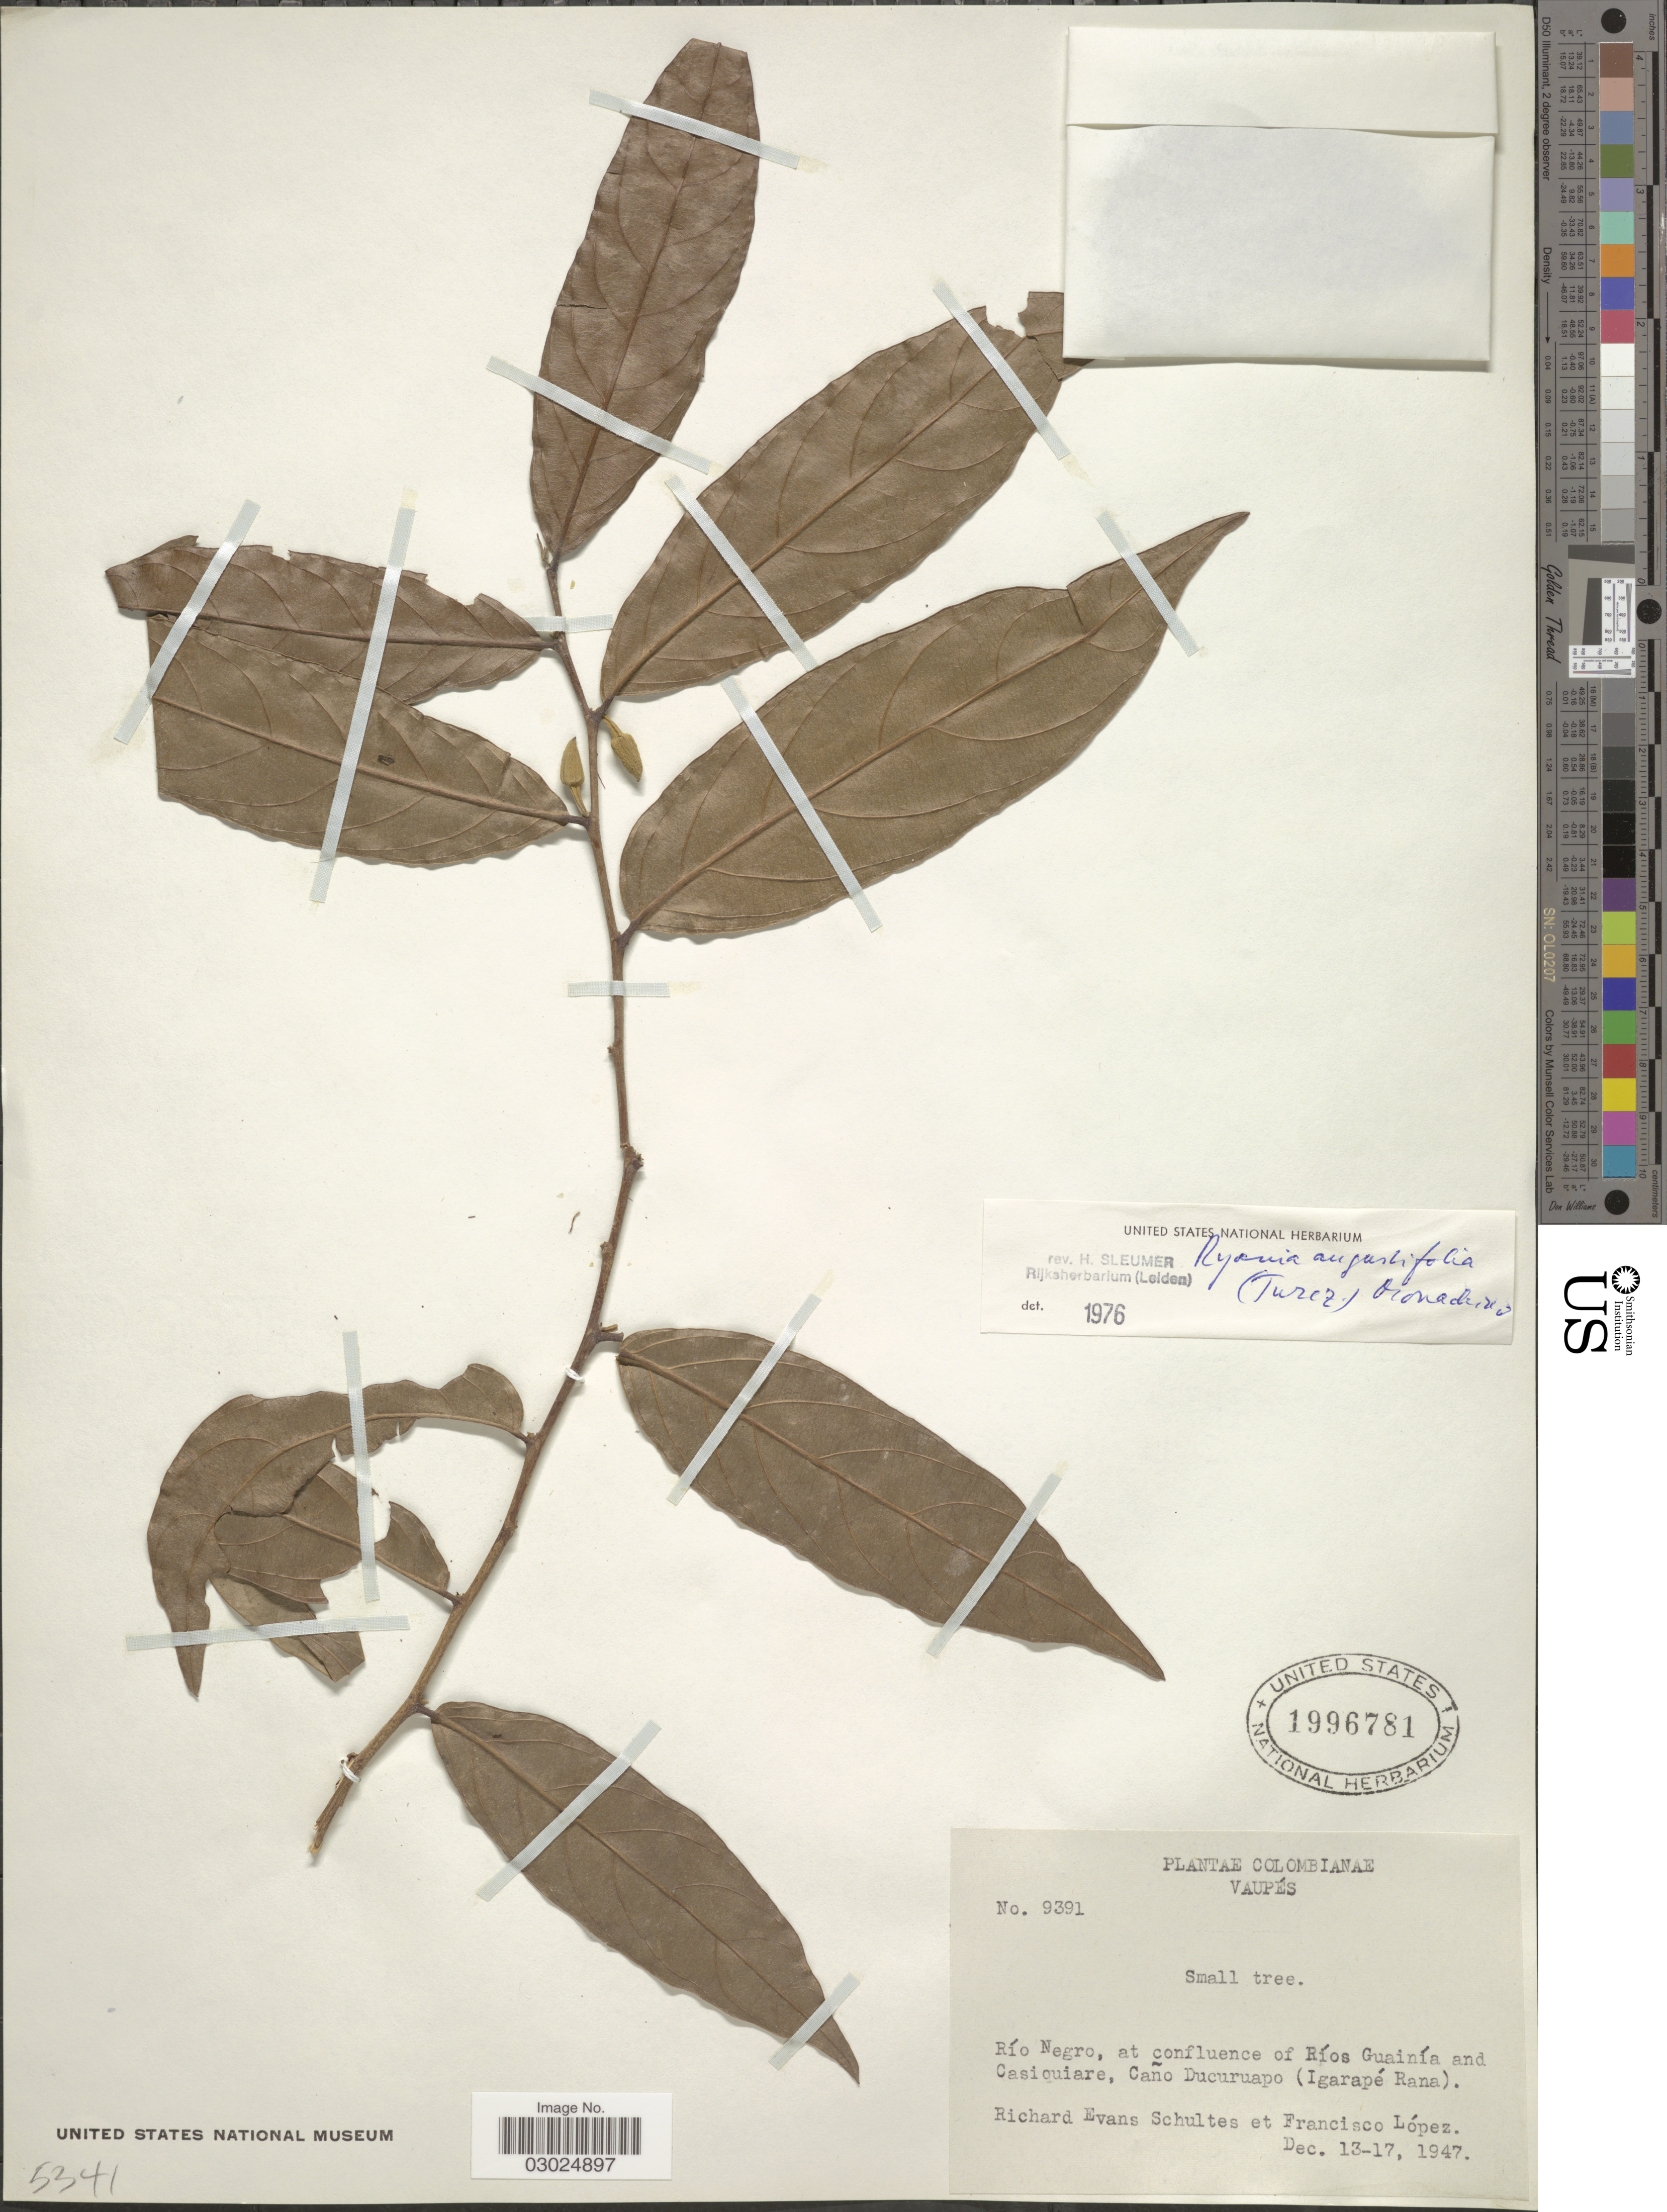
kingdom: Plantae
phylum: Tracheophyta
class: Magnoliopsida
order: Malpighiales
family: Salicaceae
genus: Ryania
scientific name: Ryania angustifolia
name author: (Turcz.) Monach.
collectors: R. E. Schultes & F. Lopéz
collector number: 9391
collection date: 1947-12-13/1947-12-17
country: Colombia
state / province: Vaupés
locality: Río Negro, at confluence of Ríos Guainía and Casiouiare, Caño Ducuruapo (Igarapé Rana).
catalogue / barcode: US 1996781